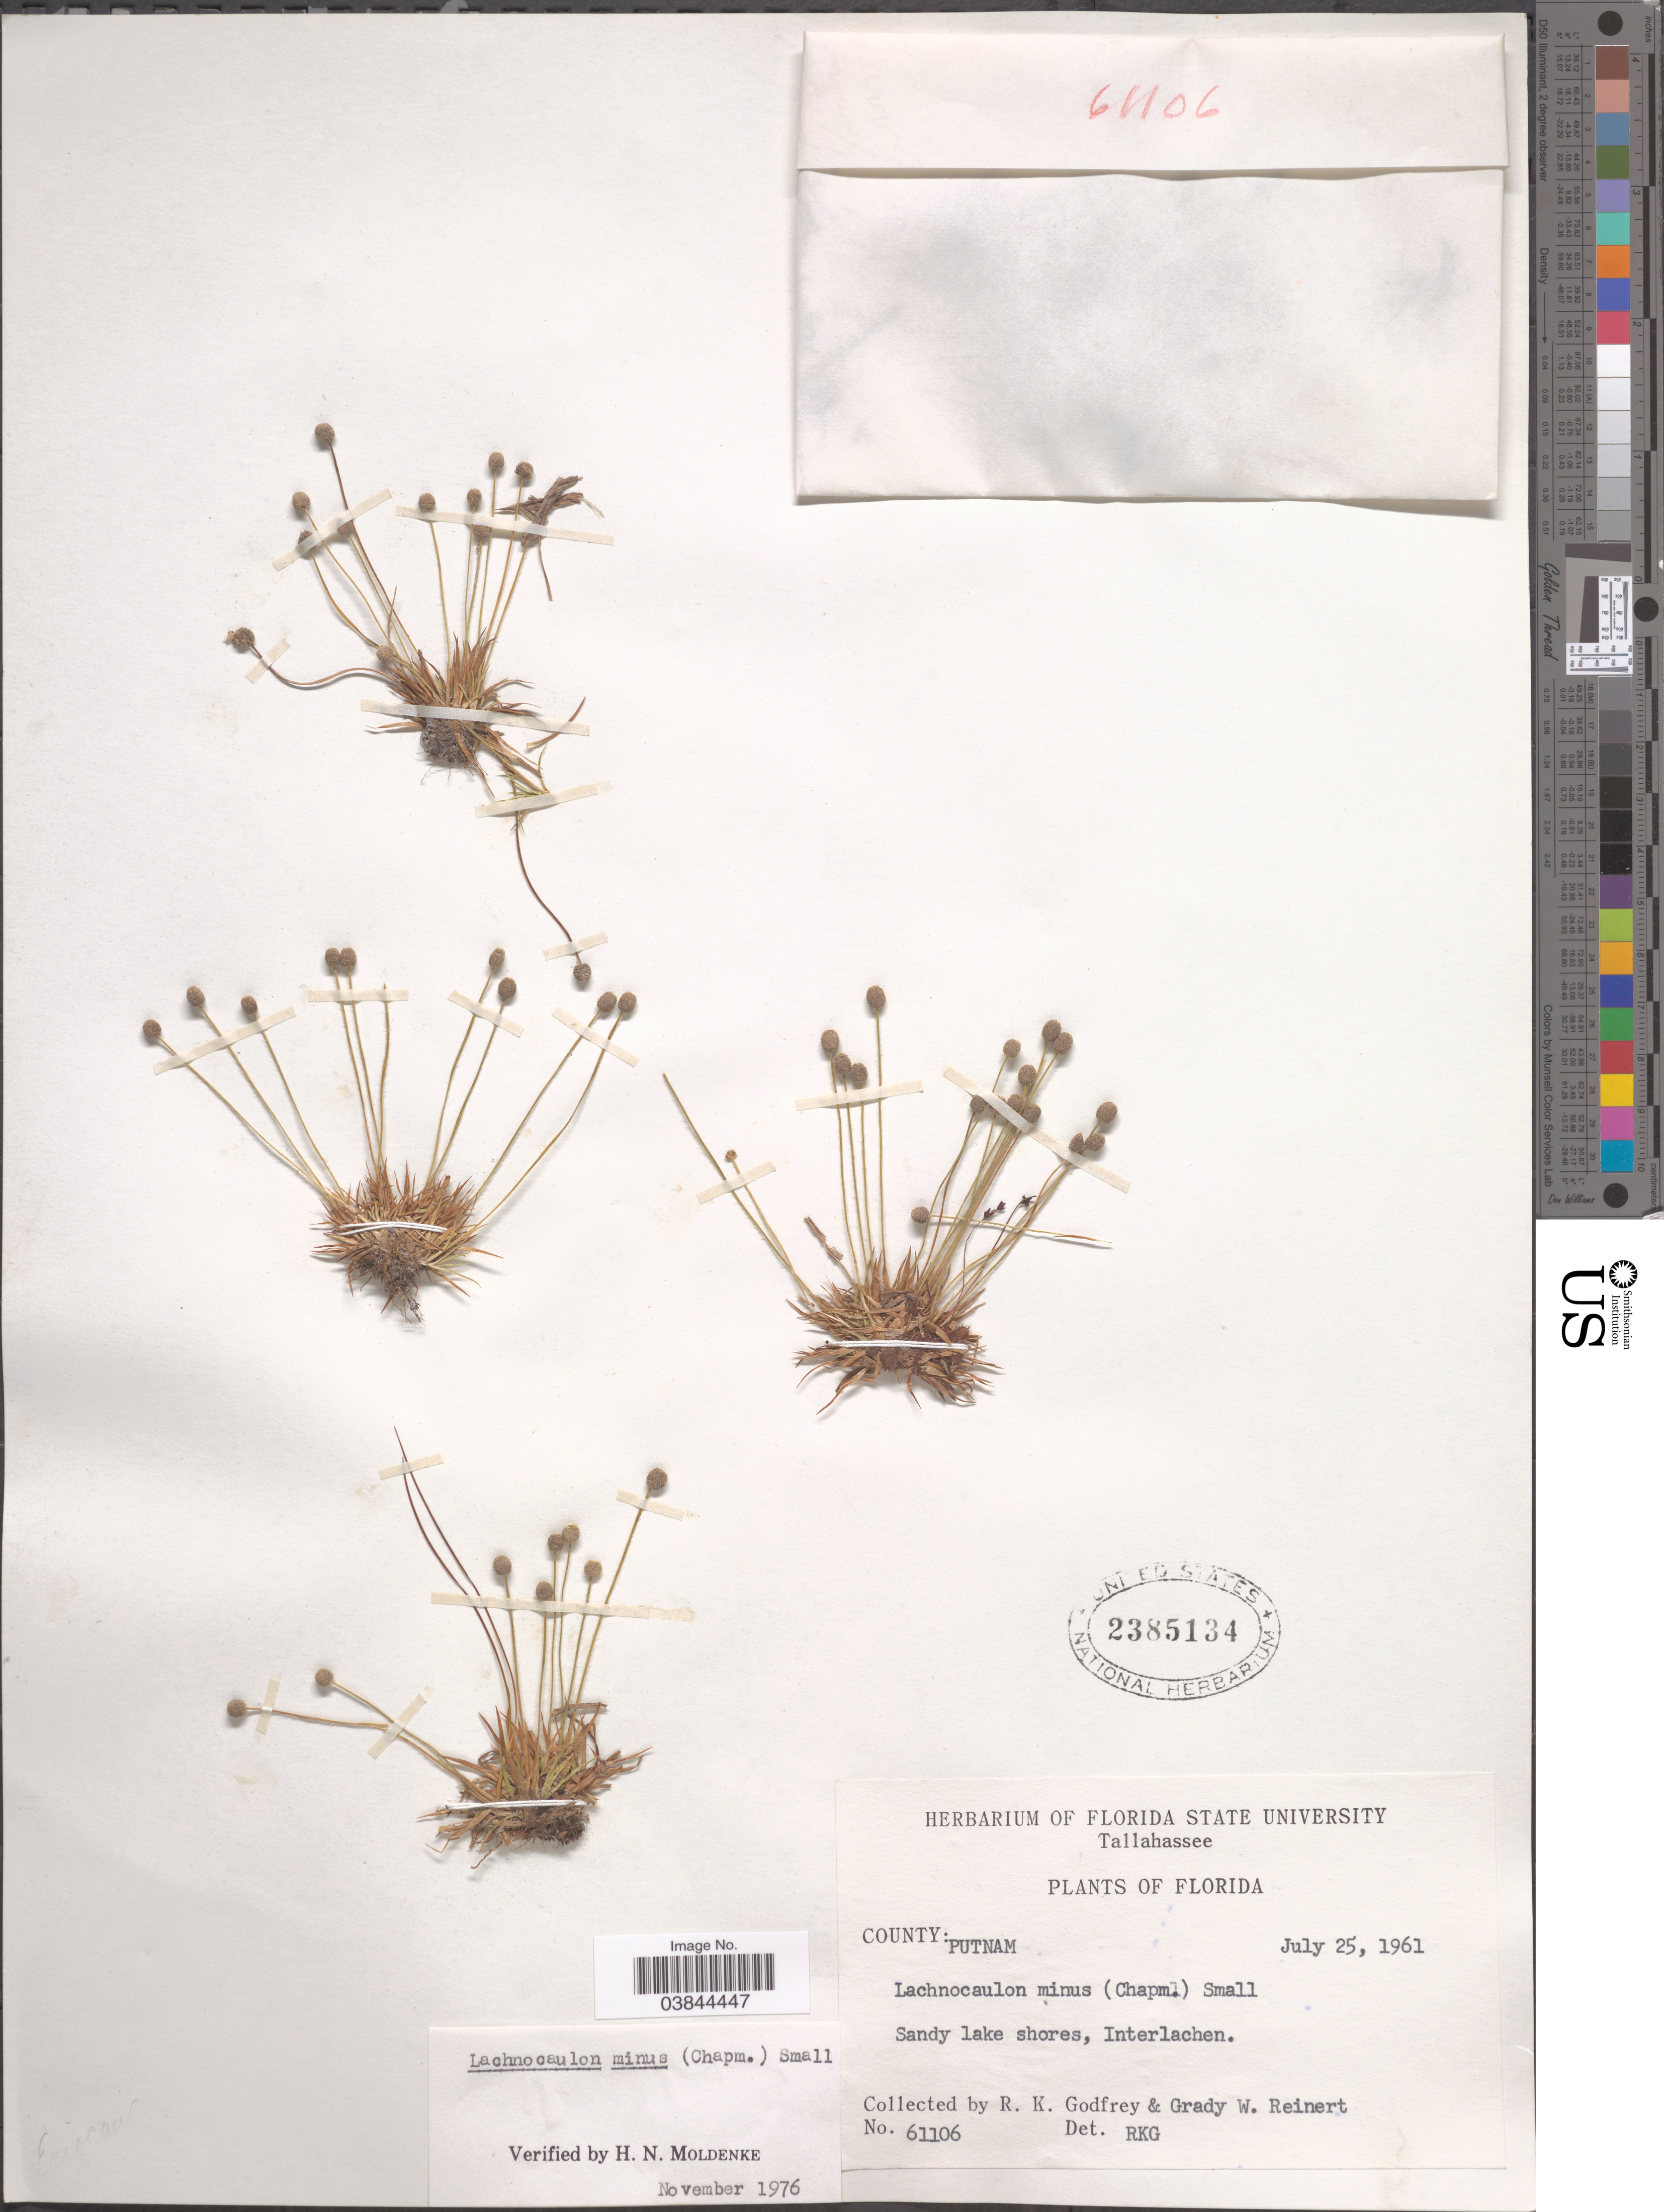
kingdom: Plantae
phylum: Tracheophyta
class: Liliopsida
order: Poales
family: Eriocaulaceae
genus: Lachnocaulon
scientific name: Lachnocaulon minus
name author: (Chapm.) Small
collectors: R. K. Godfrey & G. Reinert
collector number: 61106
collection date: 1961-07-25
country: United States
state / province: Florida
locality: County: Putnam. Interlachen.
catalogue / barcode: US 2385134